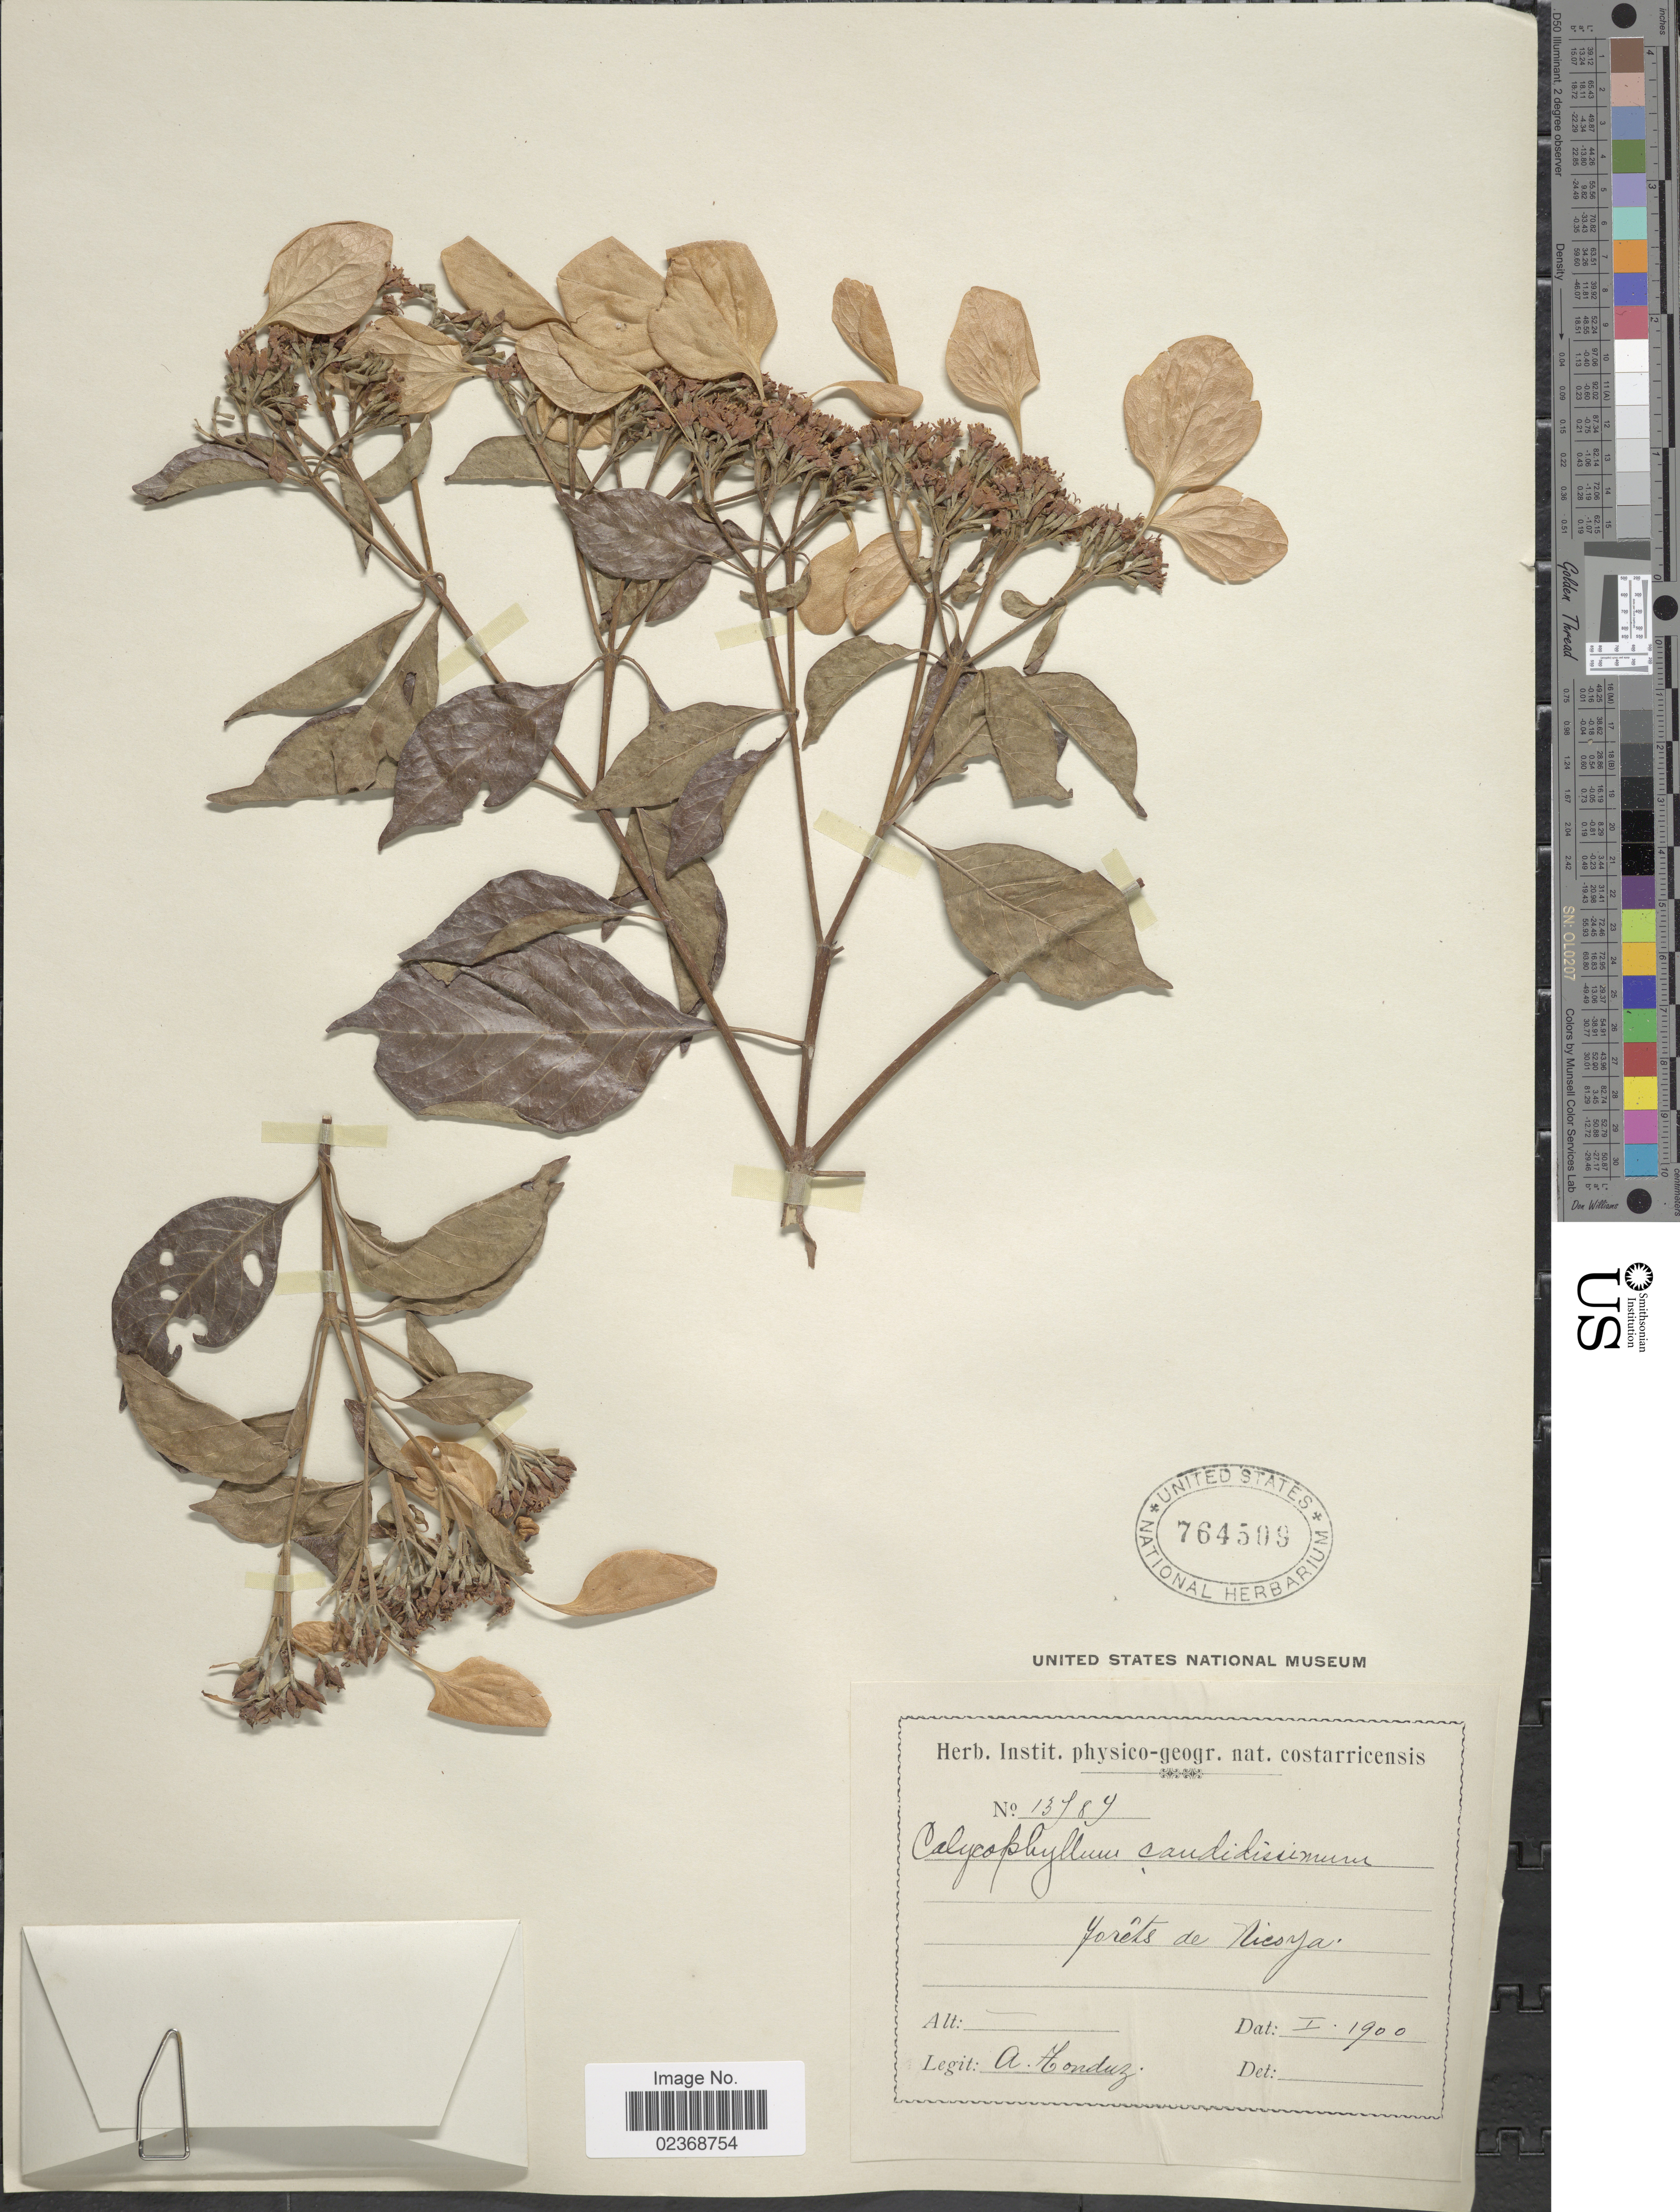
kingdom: Plantae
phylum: Tracheophyta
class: Magnoliopsida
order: Gentianales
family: Rubiaceae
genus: Calycophyllum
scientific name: Calycophyllum candidissimum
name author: (Vahl) DC.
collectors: A. Tonduz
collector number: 13789*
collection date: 1900-01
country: Costa Rica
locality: Forets de Nicoya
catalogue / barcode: US 764509